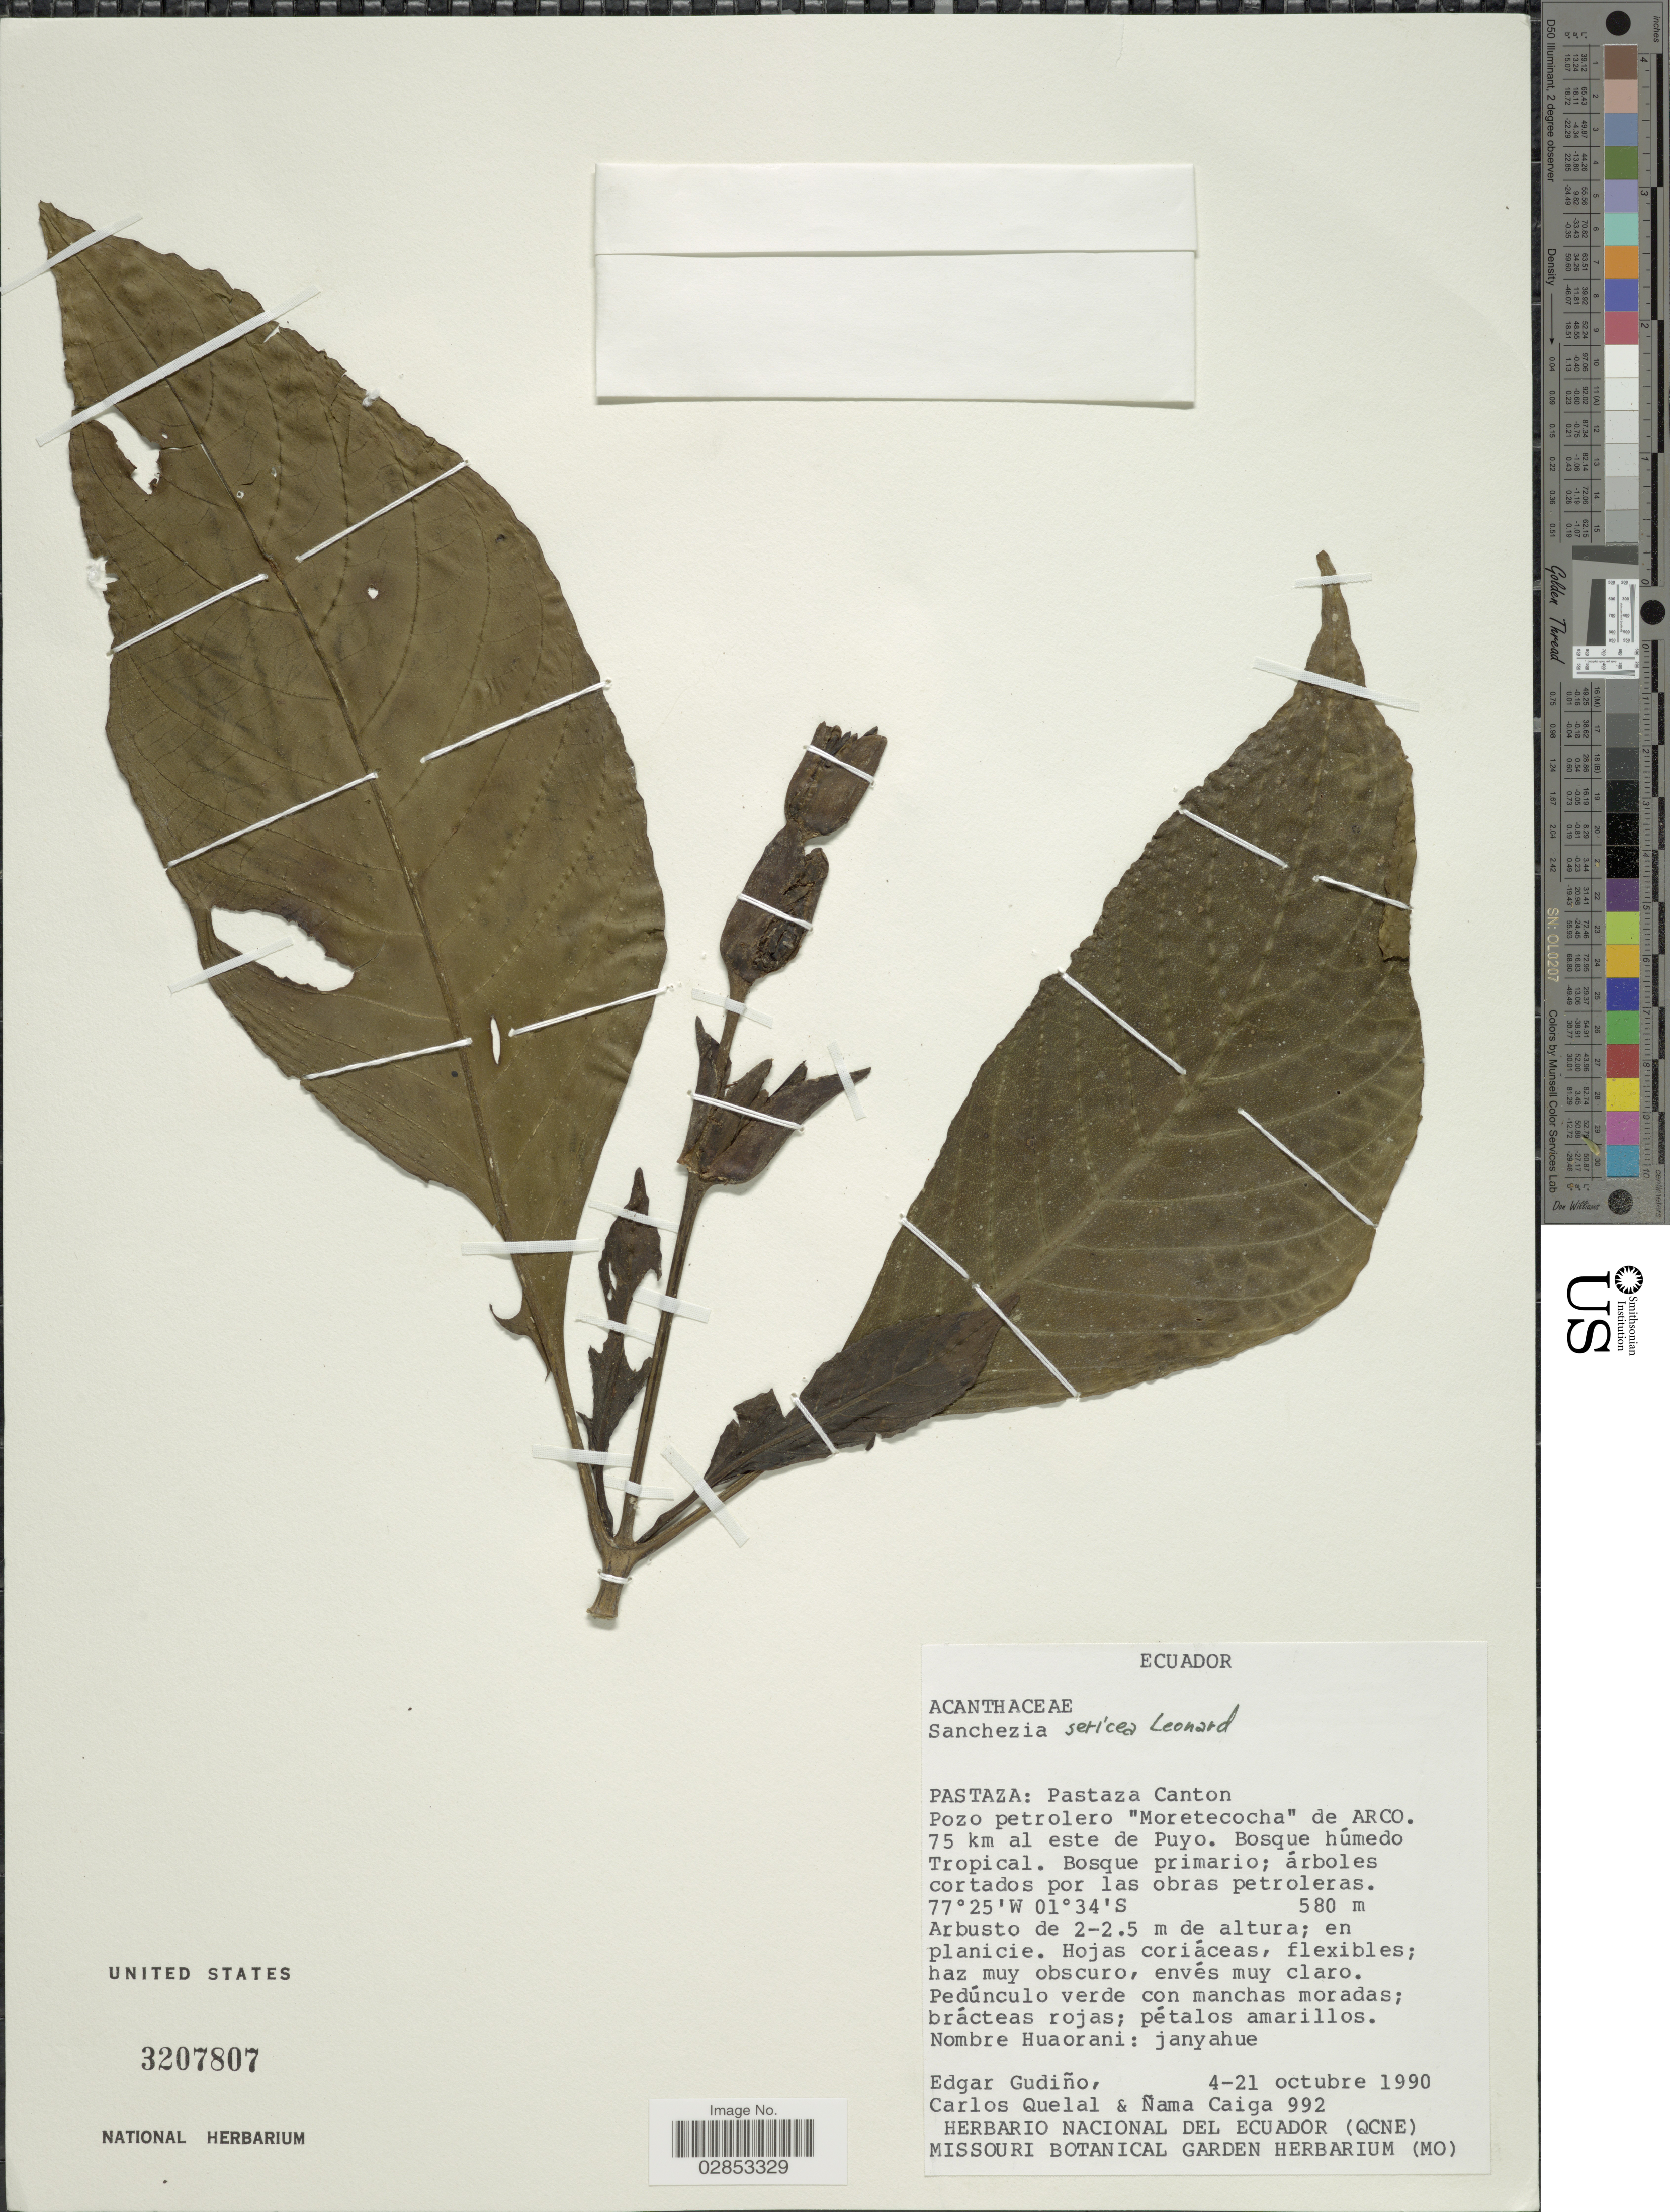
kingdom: Plantae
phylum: Tracheophyta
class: Magnoliopsida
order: Lamiales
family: Acanthaceae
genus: Sanchezia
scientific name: Sanchezia ecuadorensis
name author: Leonard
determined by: Azevedo, Igor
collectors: E. Gudiño, C. Quelal & Ñ. Caiga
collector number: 992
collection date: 1990-10-04/1990-10-21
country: Ecuador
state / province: Pastaza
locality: Pastaza Canton. Pozo petrolero "Moretecocha" de ARCO. 75 km al este de Puyo.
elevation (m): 580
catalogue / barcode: US 3207807